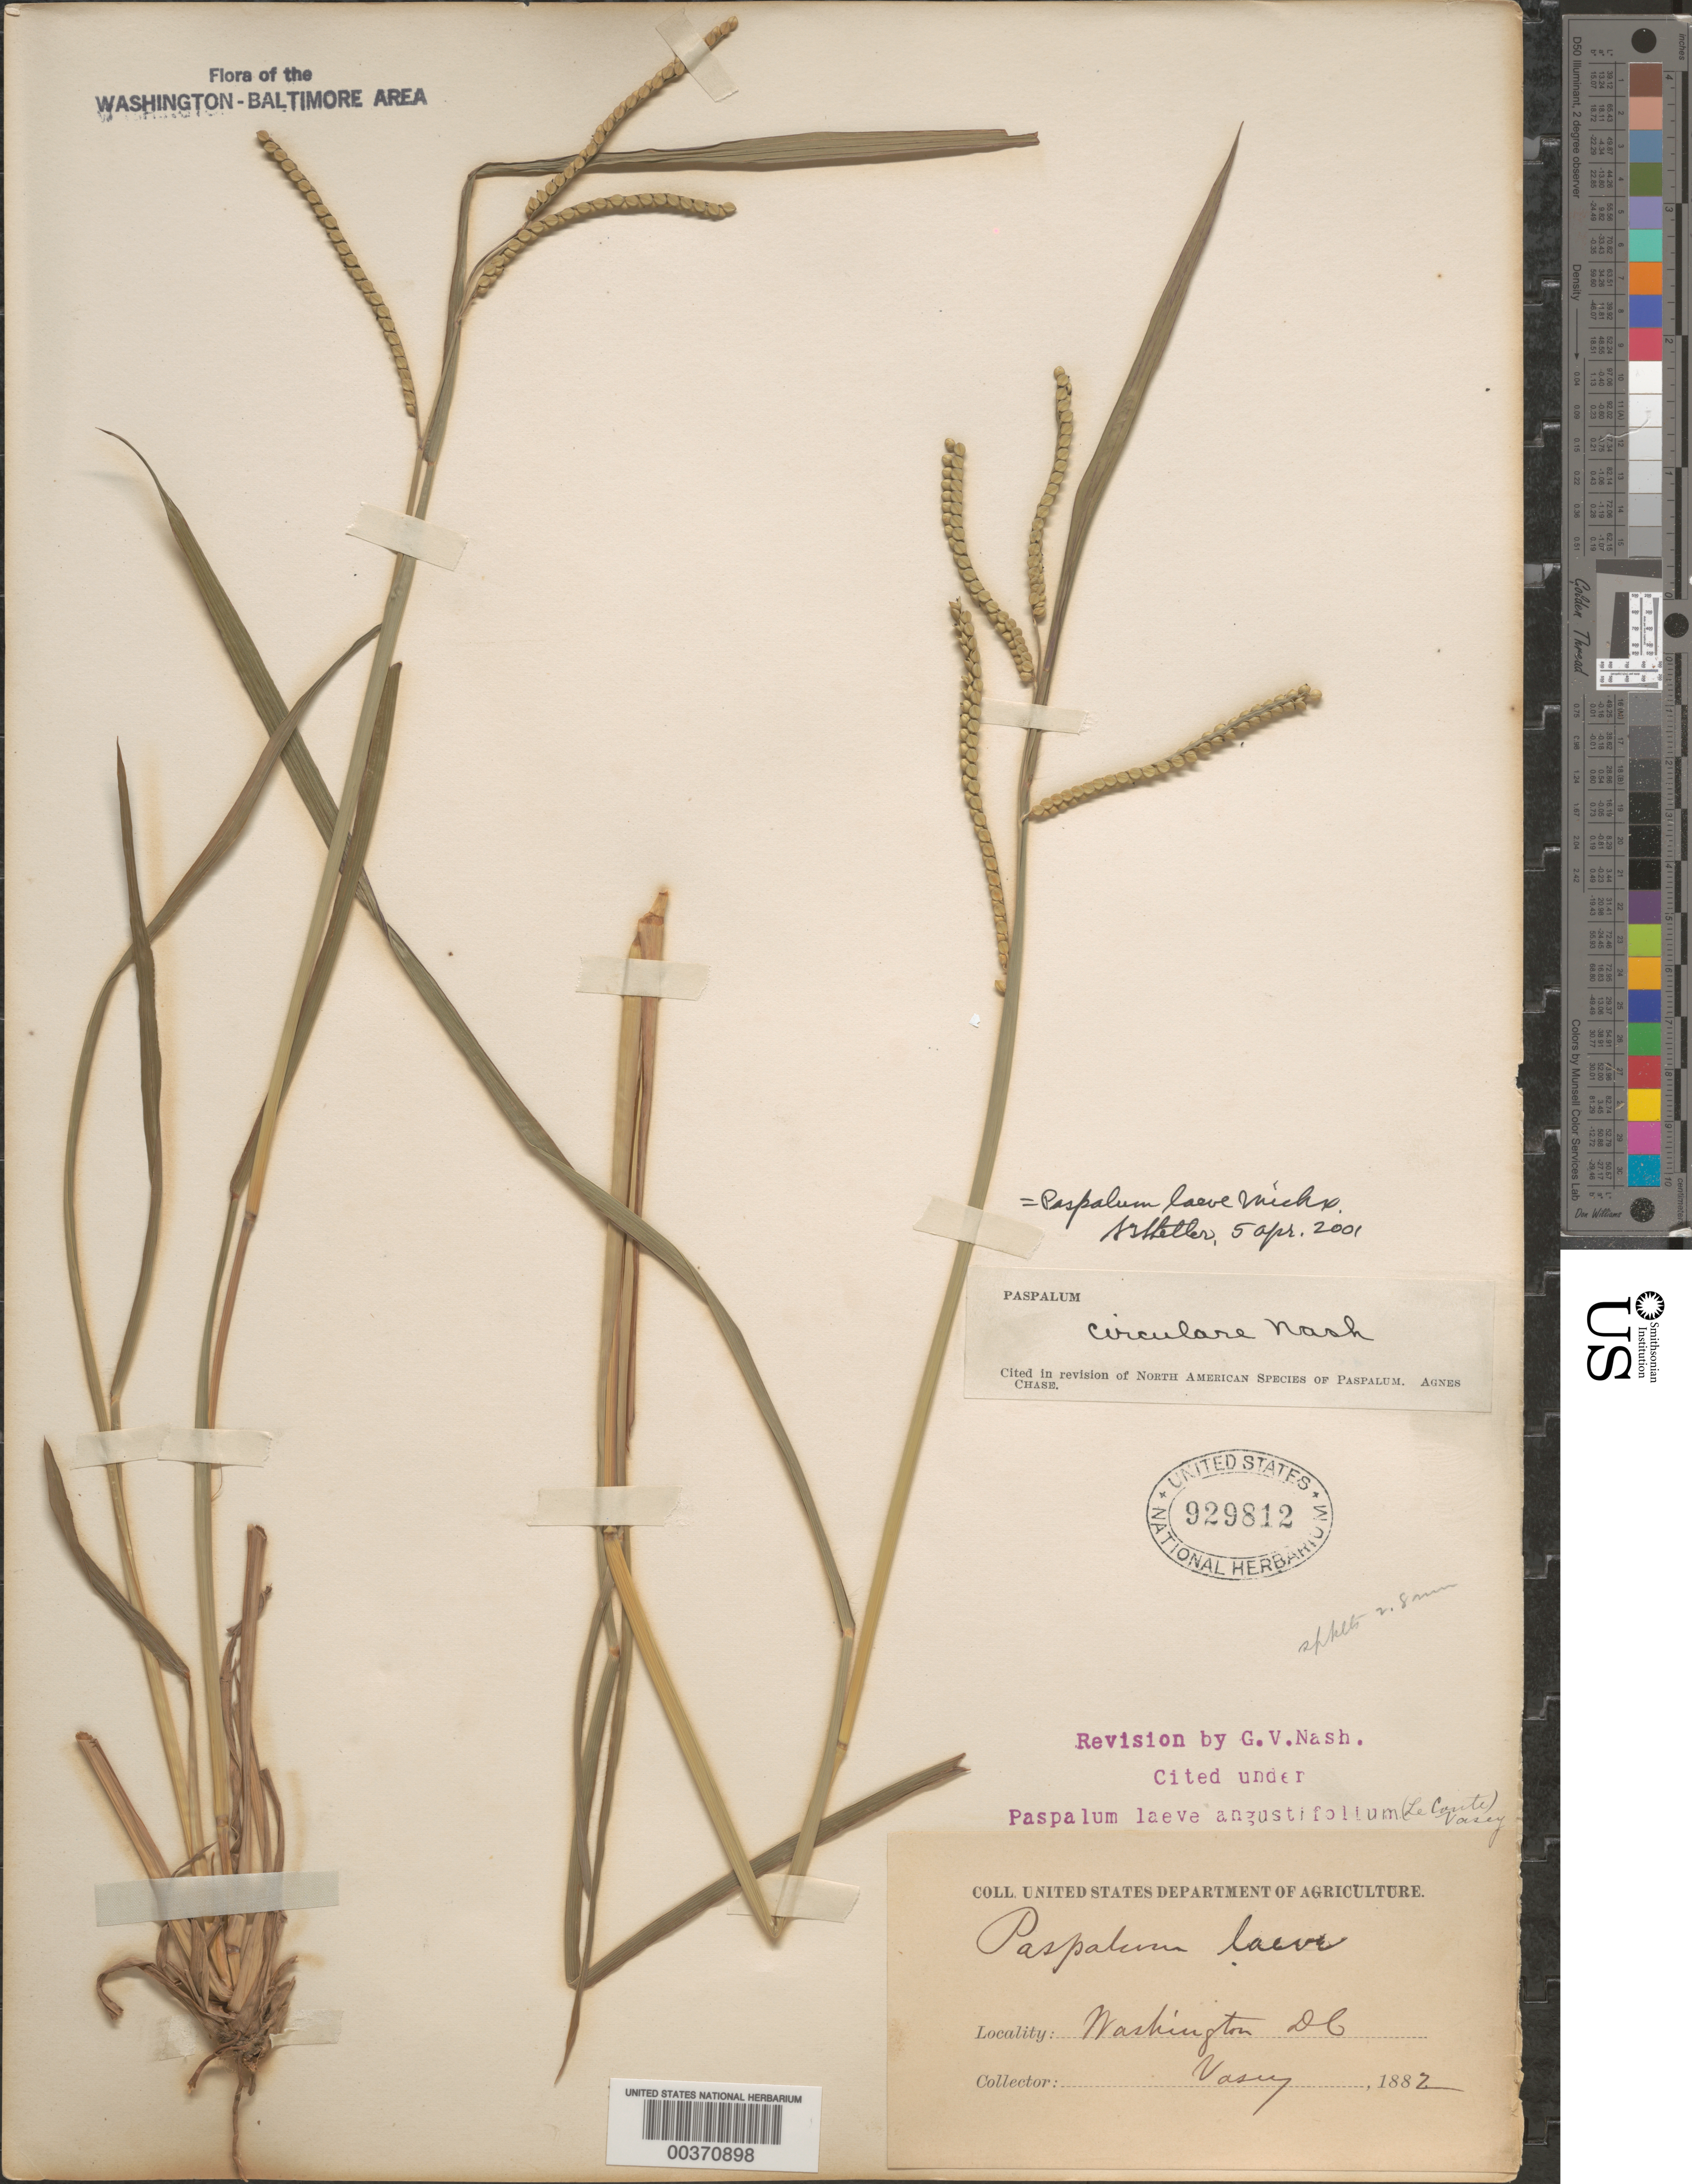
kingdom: Plantae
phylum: Tracheophyta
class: Liliopsida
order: Poales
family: Poaceae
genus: Paspalum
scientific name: Paspalum laeve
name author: Michx.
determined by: Chase, [M.] Agnes, (US)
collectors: D. Vasey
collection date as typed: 1882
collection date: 1882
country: United States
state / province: District of Columbia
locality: Washington DC and vicinity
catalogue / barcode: US 929812